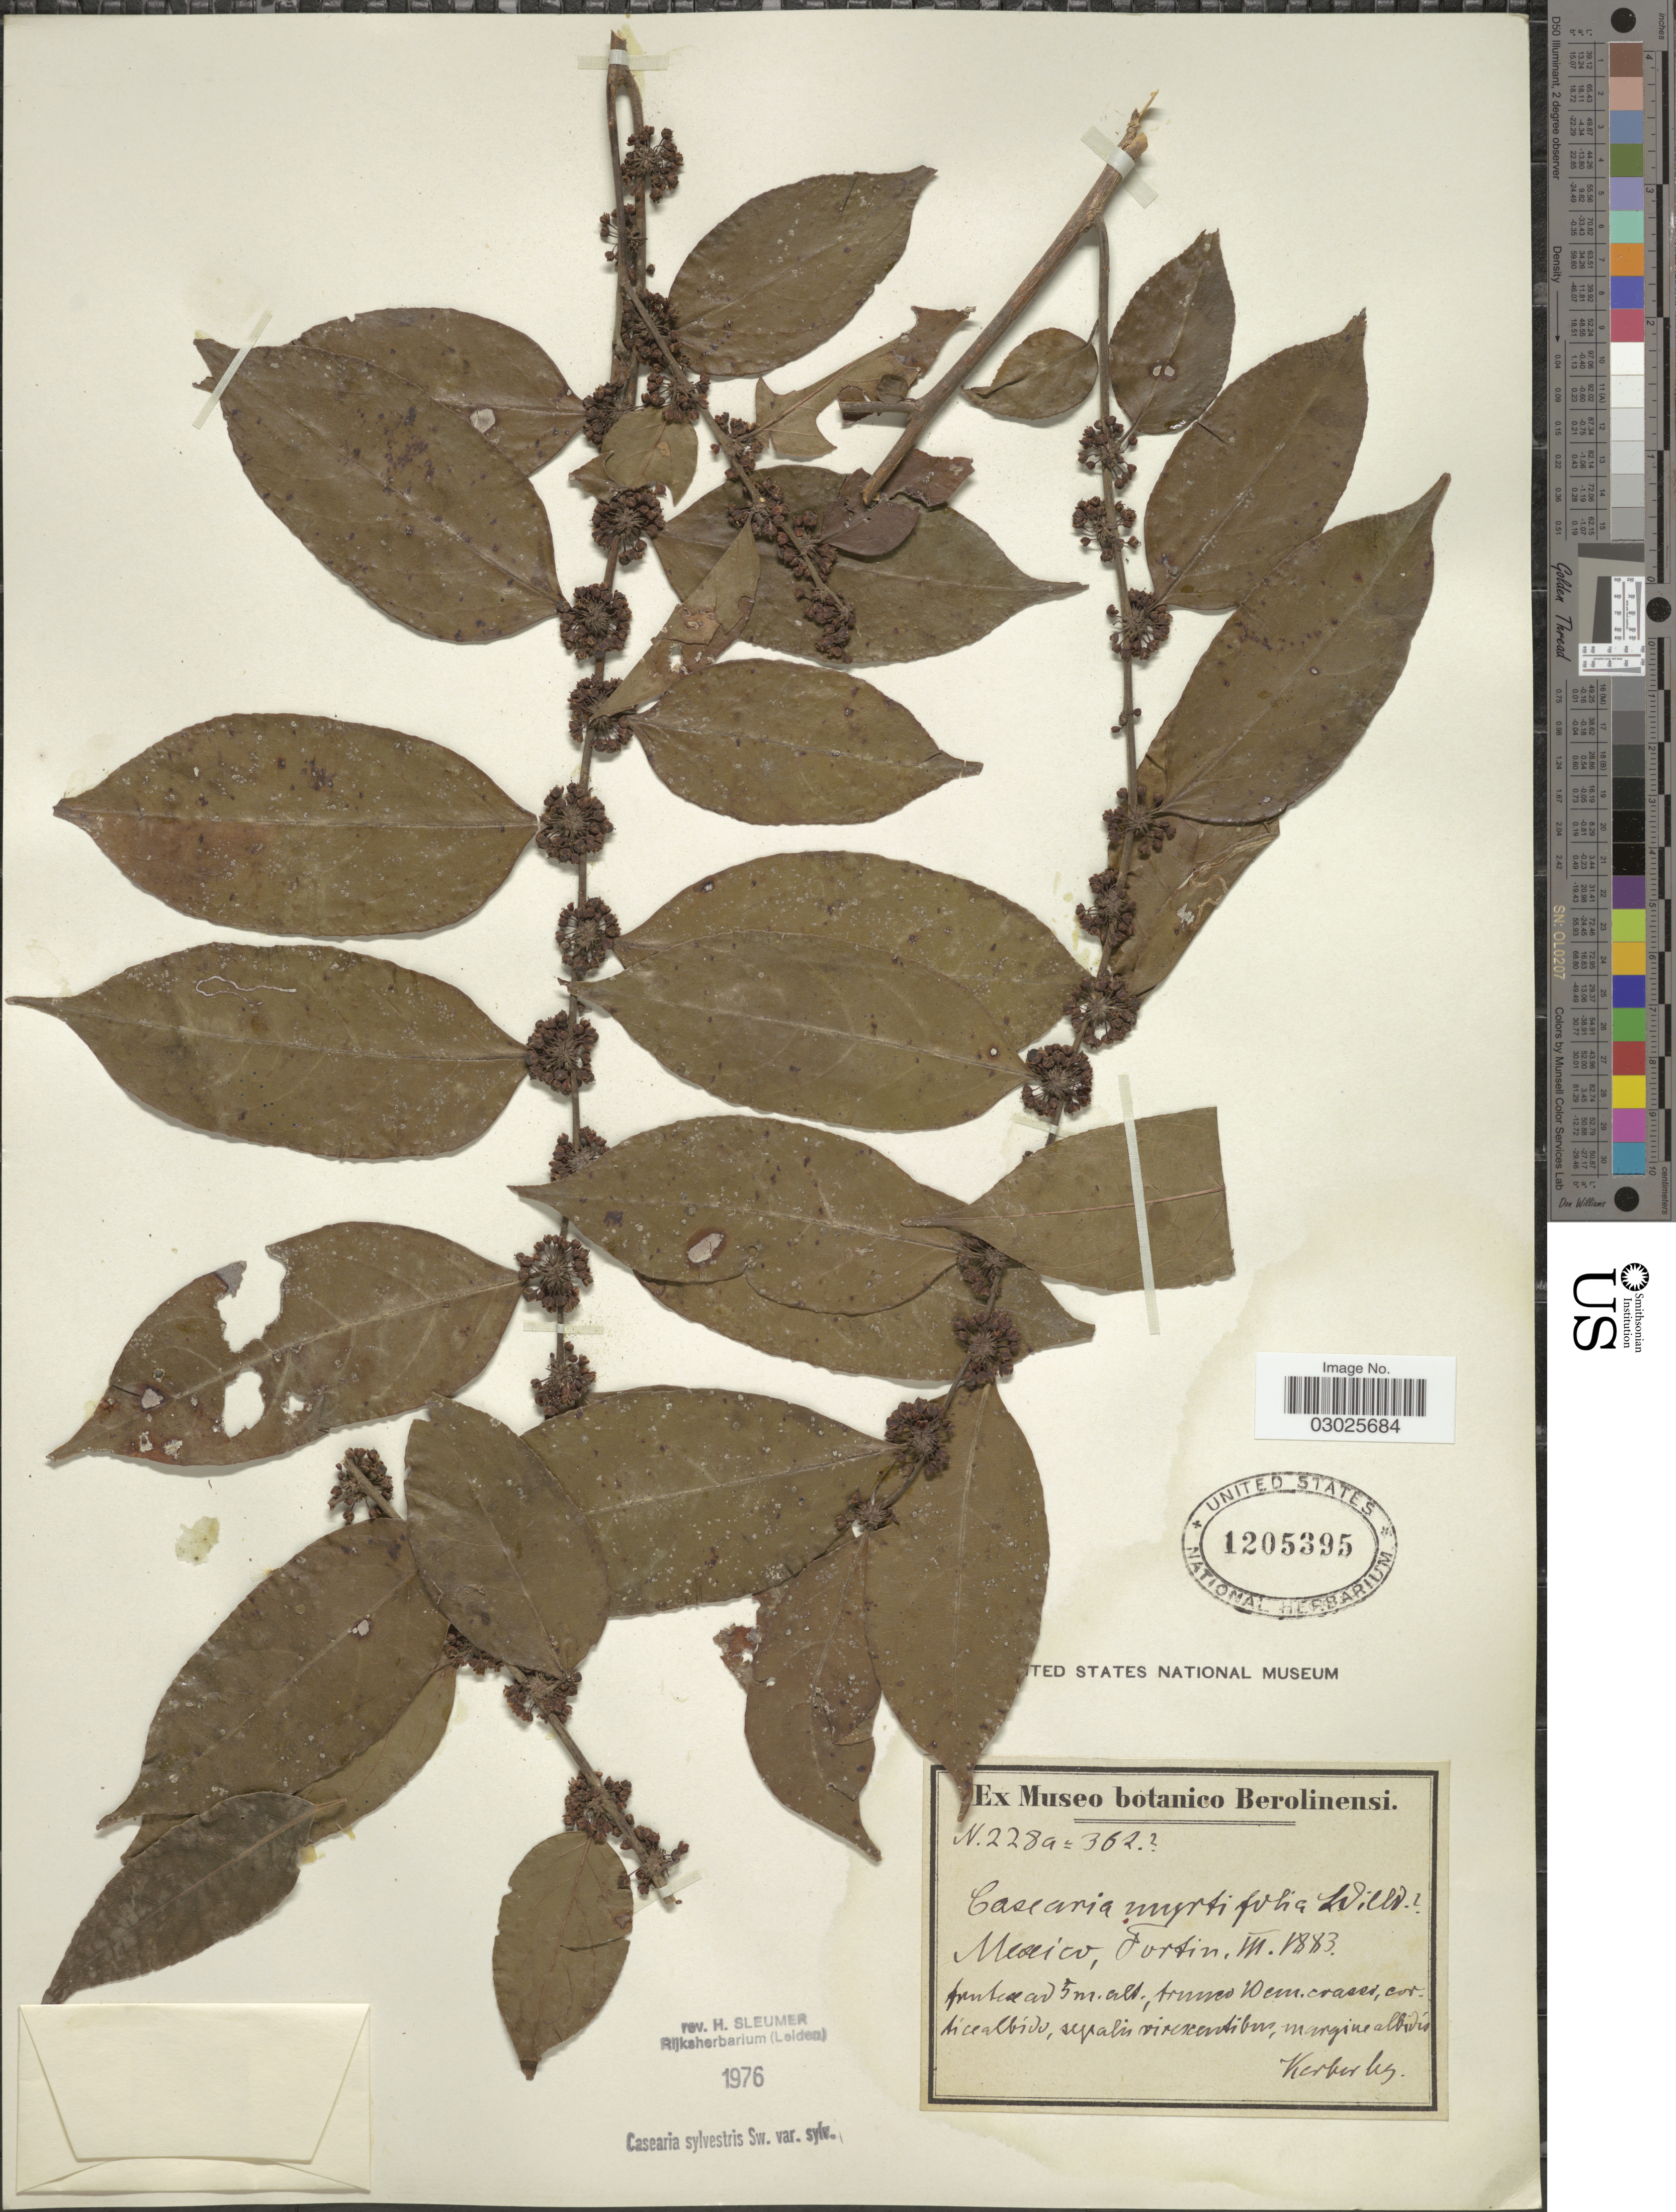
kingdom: Plantae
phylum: Tracheophyta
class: Magnoliopsida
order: Malpighiales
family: Salicaceae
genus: Casearia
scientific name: Casearia sylvestris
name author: Sw.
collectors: E. Kerber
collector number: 228a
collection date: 1883-03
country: Mexico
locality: Fortin.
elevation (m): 5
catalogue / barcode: US 1205395